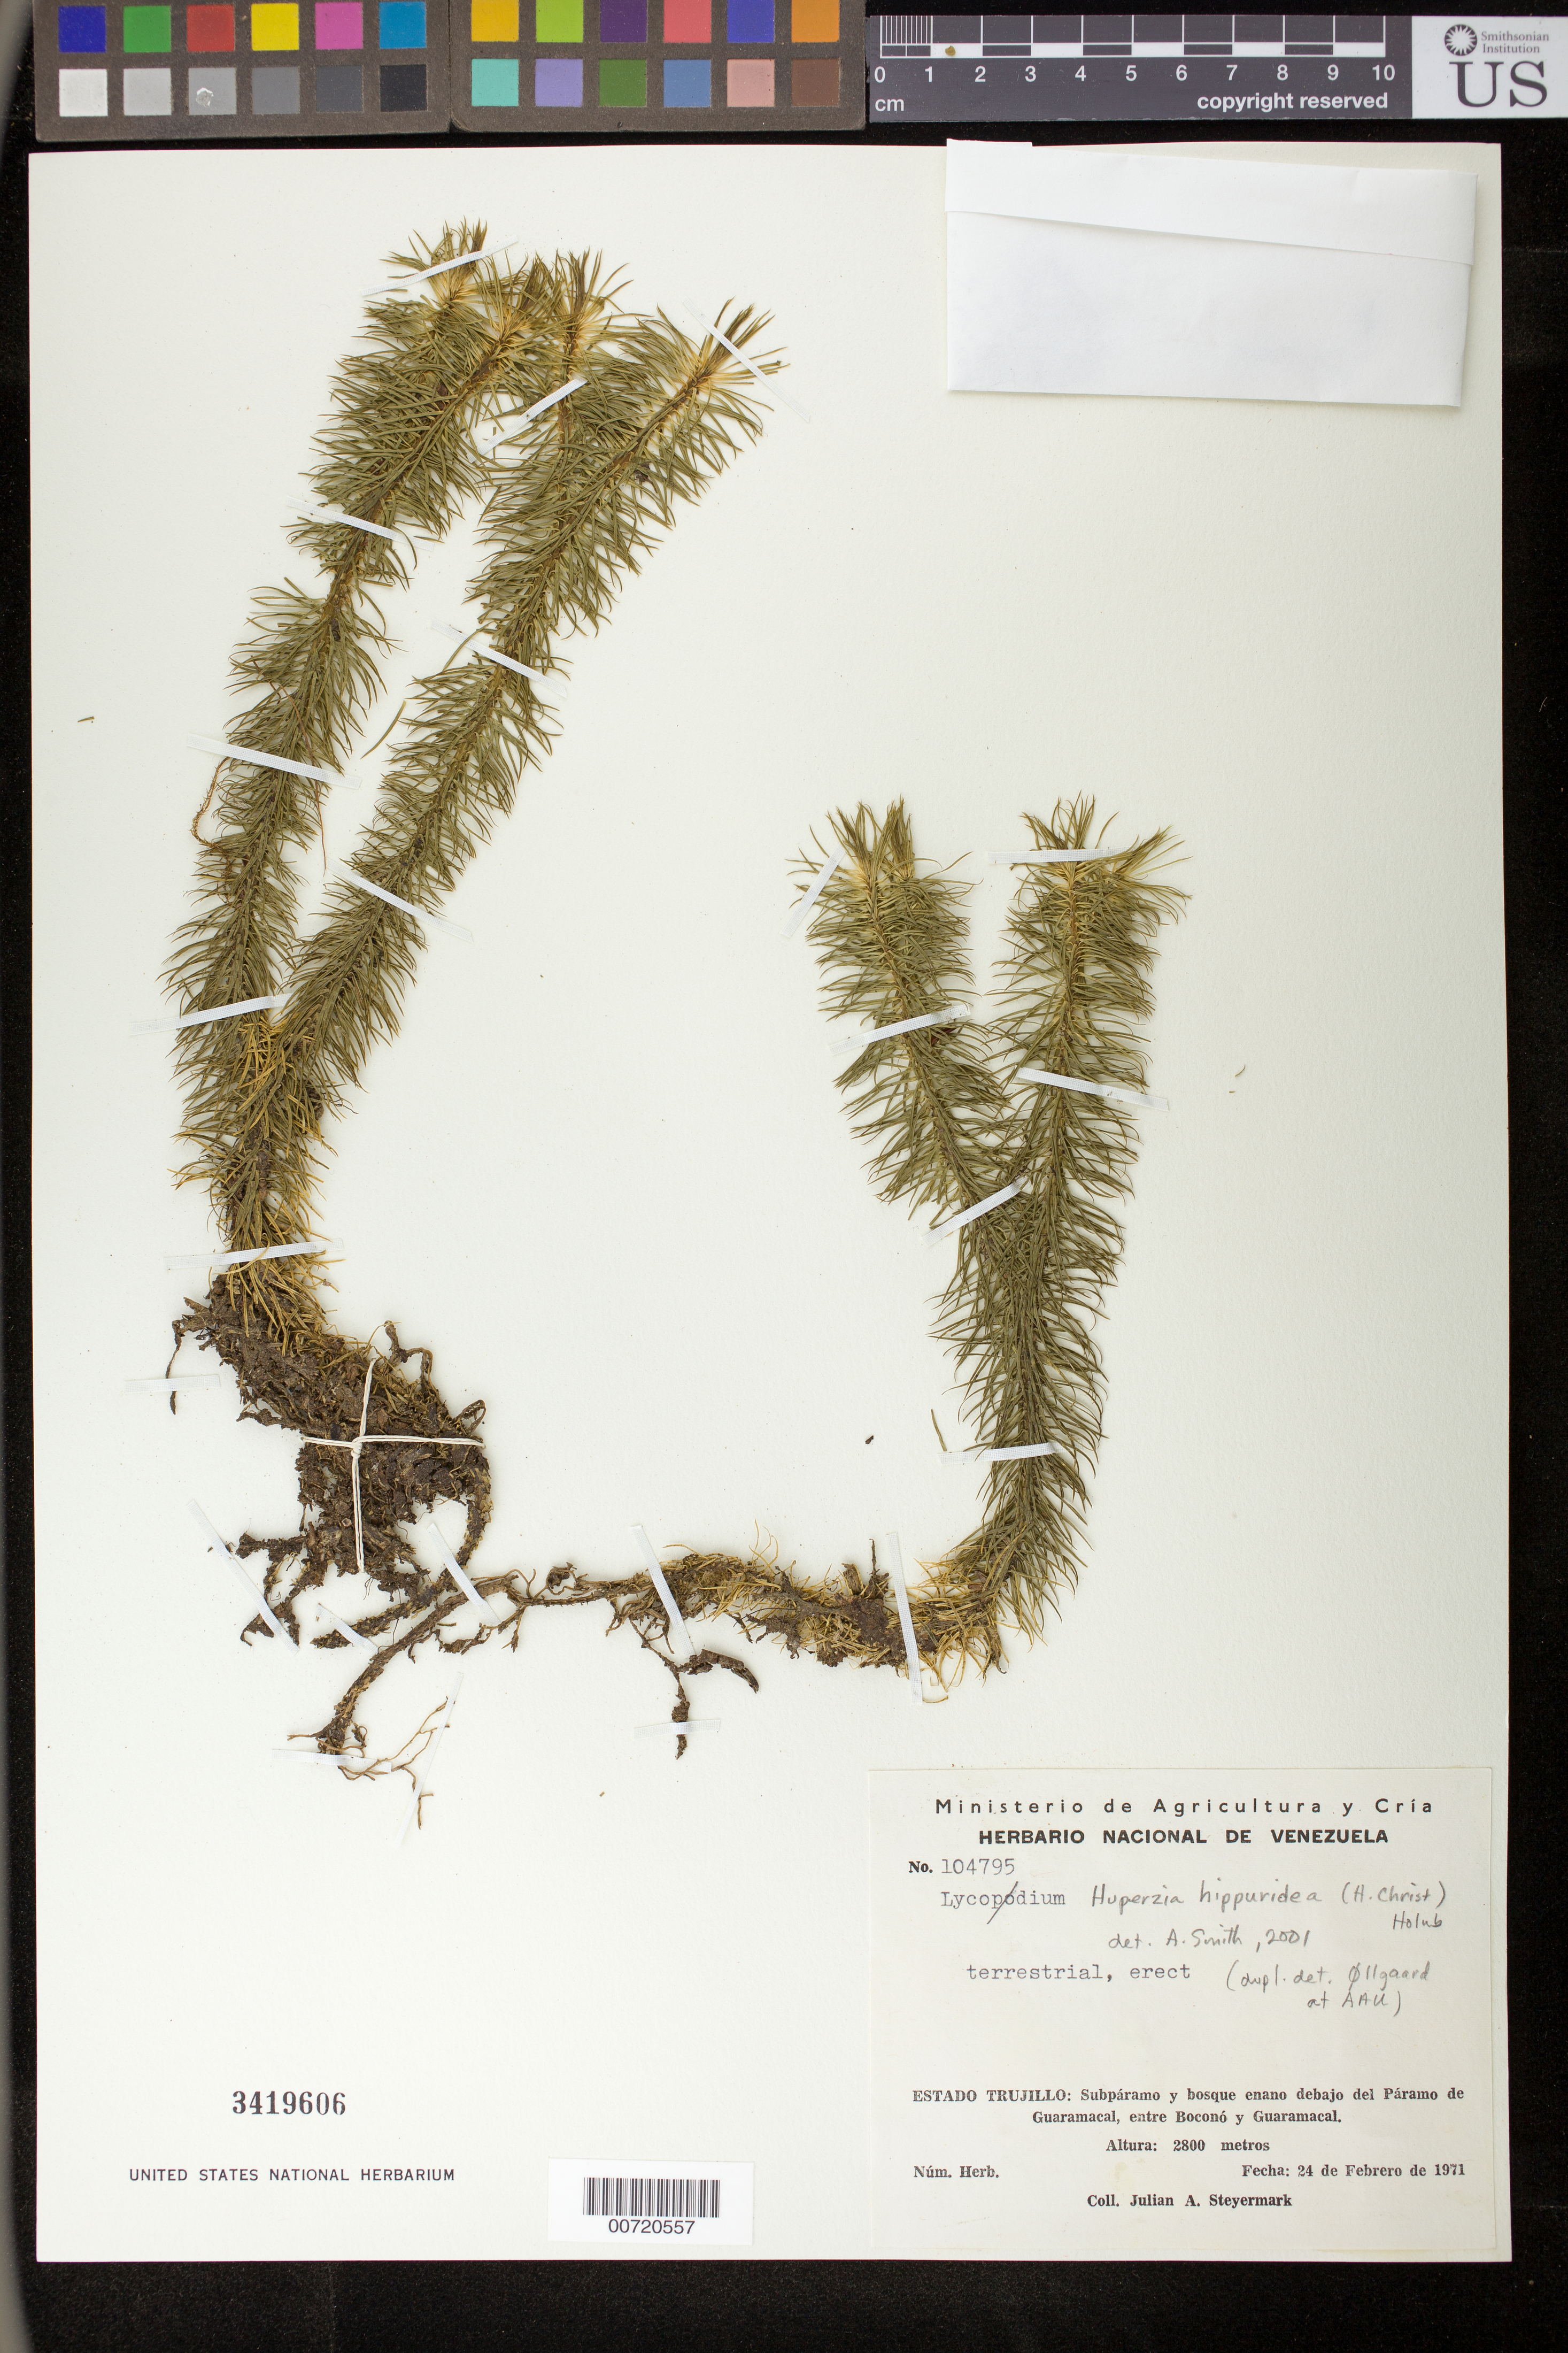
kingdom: Plantae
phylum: Tracheophyta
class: Lycopodiopsida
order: Lycopodiales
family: Lycopodiaceae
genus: Phlegmariurus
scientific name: Phlegmariurus hippurideus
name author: (Christ) B. Øllg.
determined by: Dorr, L. J., (BOT), Smithsonian Institution - National Museum of Natural History (UNITED STATES)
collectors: J. Steyermark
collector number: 104795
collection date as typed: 24 Feb 1971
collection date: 1971-02-24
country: Venezuela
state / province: Trujillo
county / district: Boconó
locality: Páramo de Guaramacal, entre Boconó y Guaramacal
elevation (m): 2800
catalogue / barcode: US 3419606